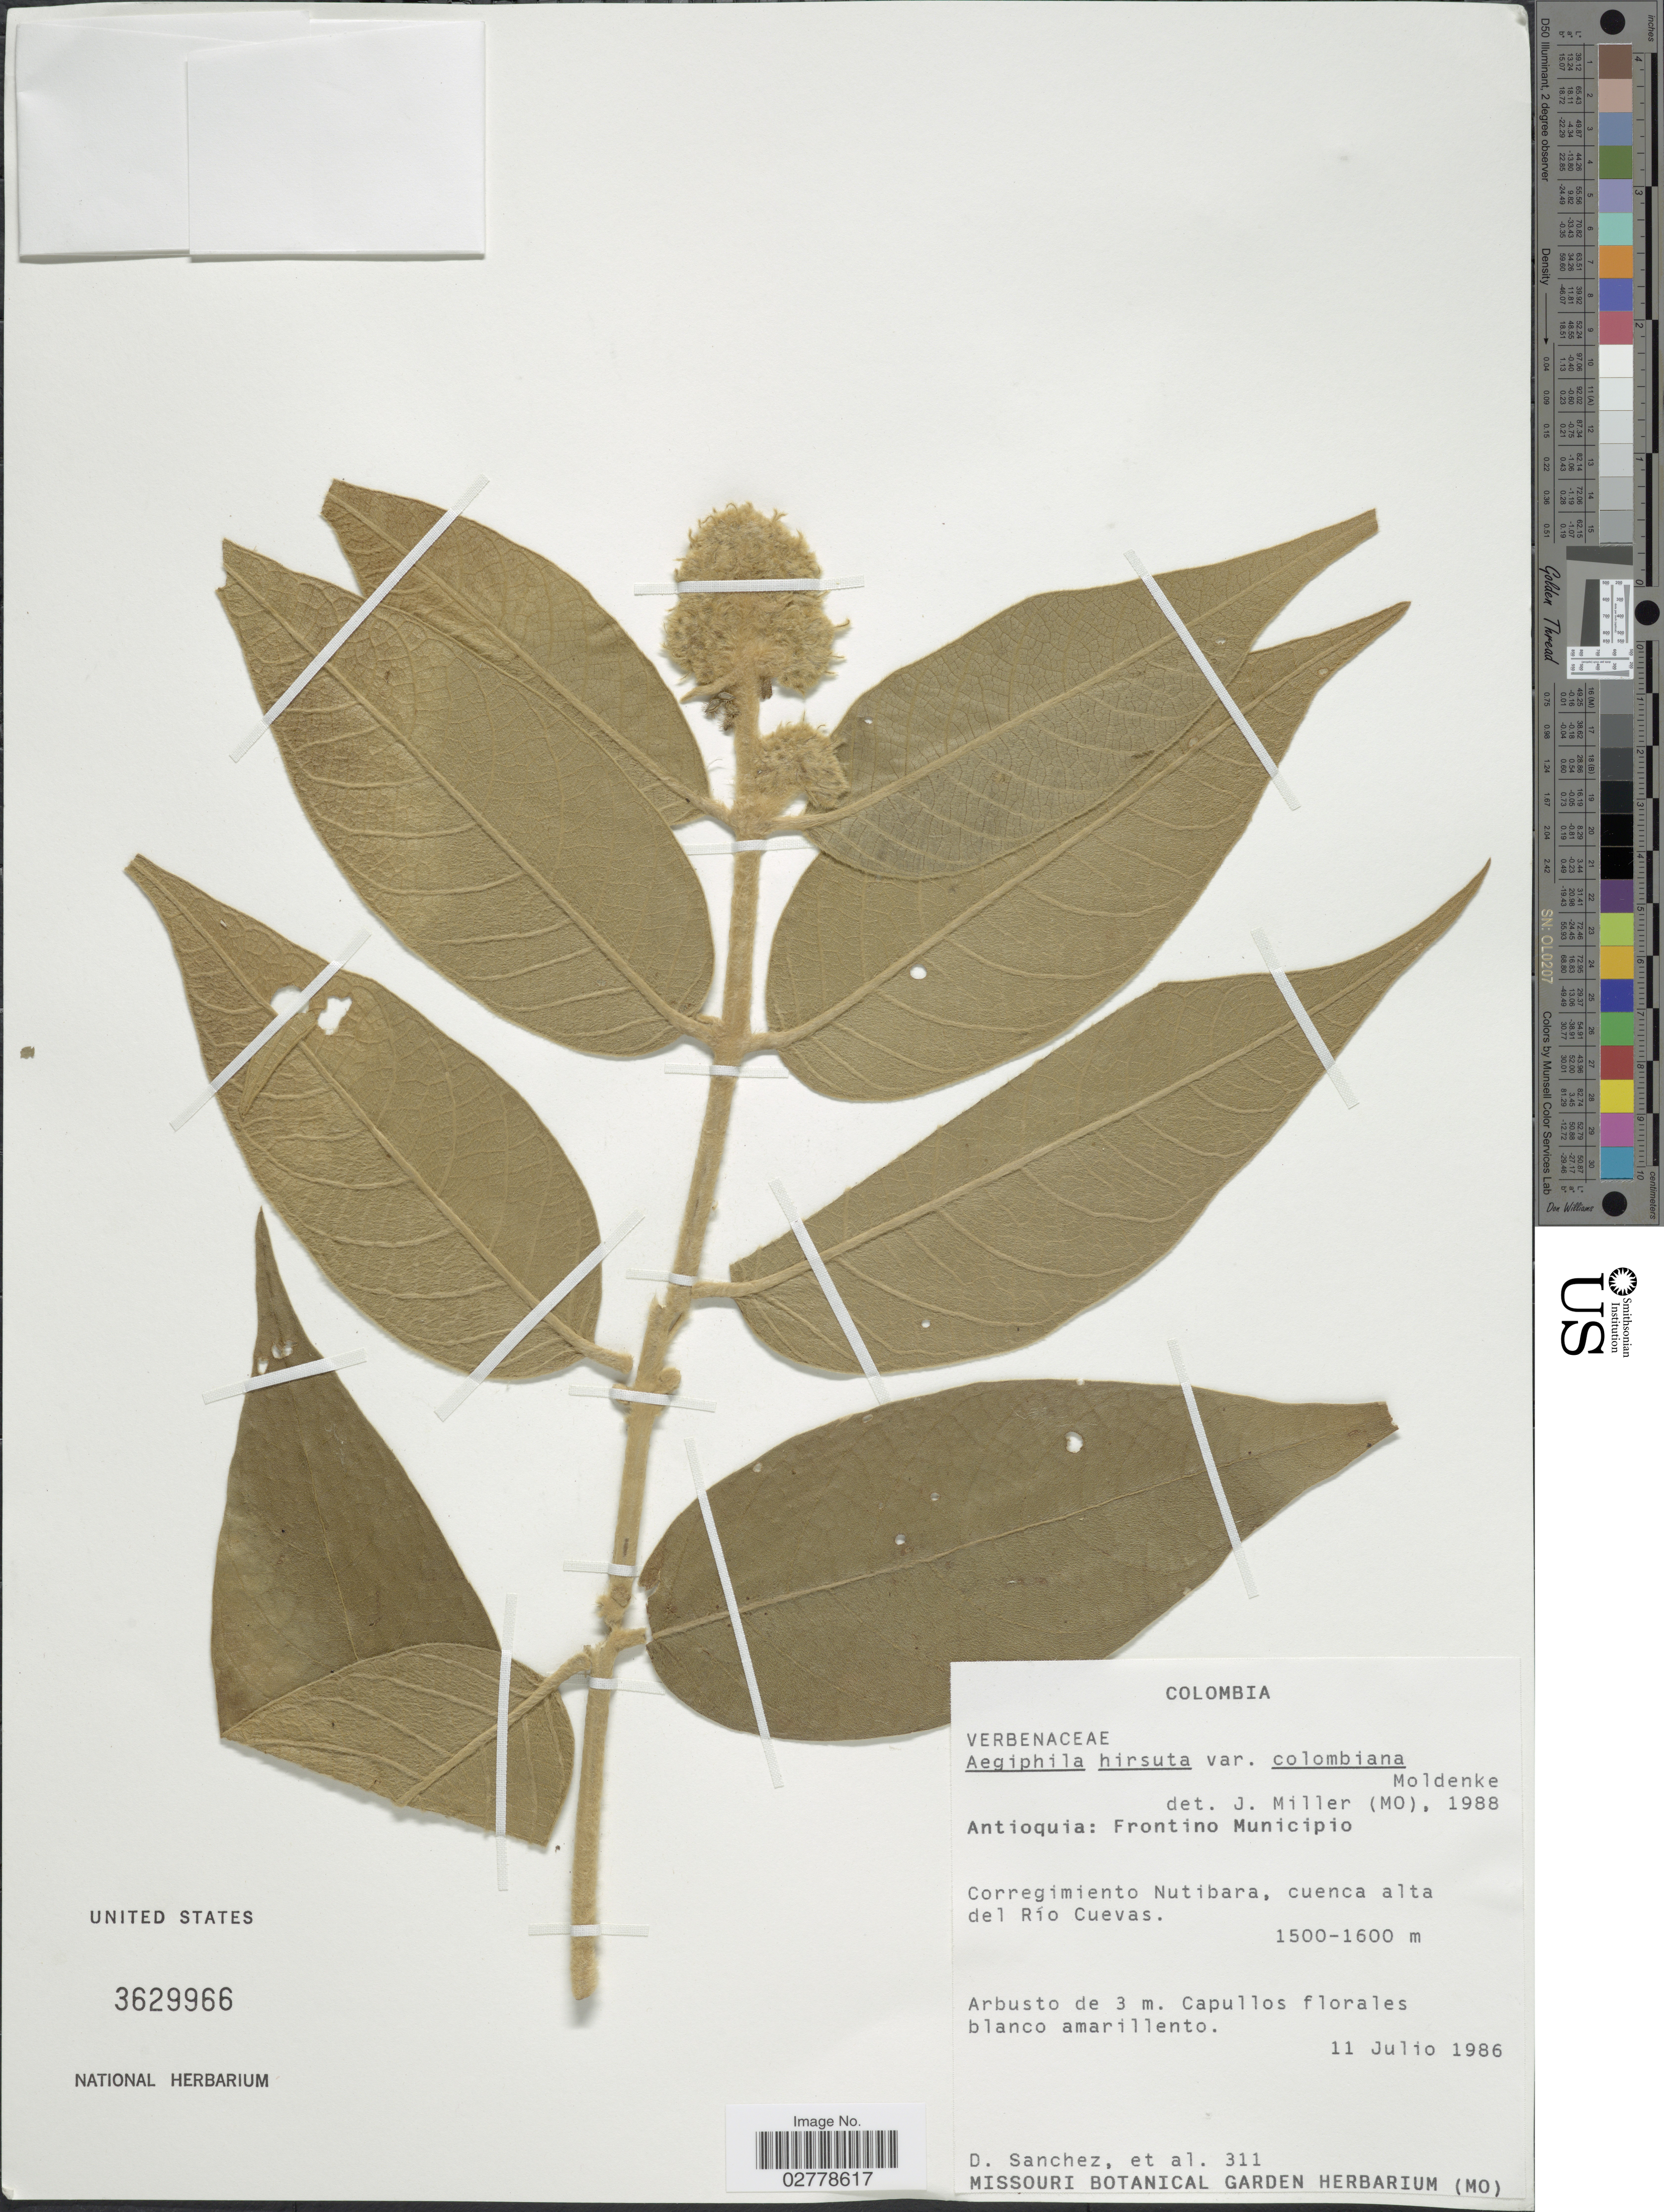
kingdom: Plantae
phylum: Tracheophyta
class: Magnoliopsida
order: Lamiales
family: Lamiaceae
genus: Aegiphila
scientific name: Aegiphila hirsuta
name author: Moldenke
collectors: D. Sanchez & et al.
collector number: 311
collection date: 1986-07-11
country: Colombia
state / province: Antioquia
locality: Antioquia: Frontino Municipio. Corregimiento Nutibara, cuenca alta del Río Cuevas.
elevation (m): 1500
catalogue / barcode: US 3629966